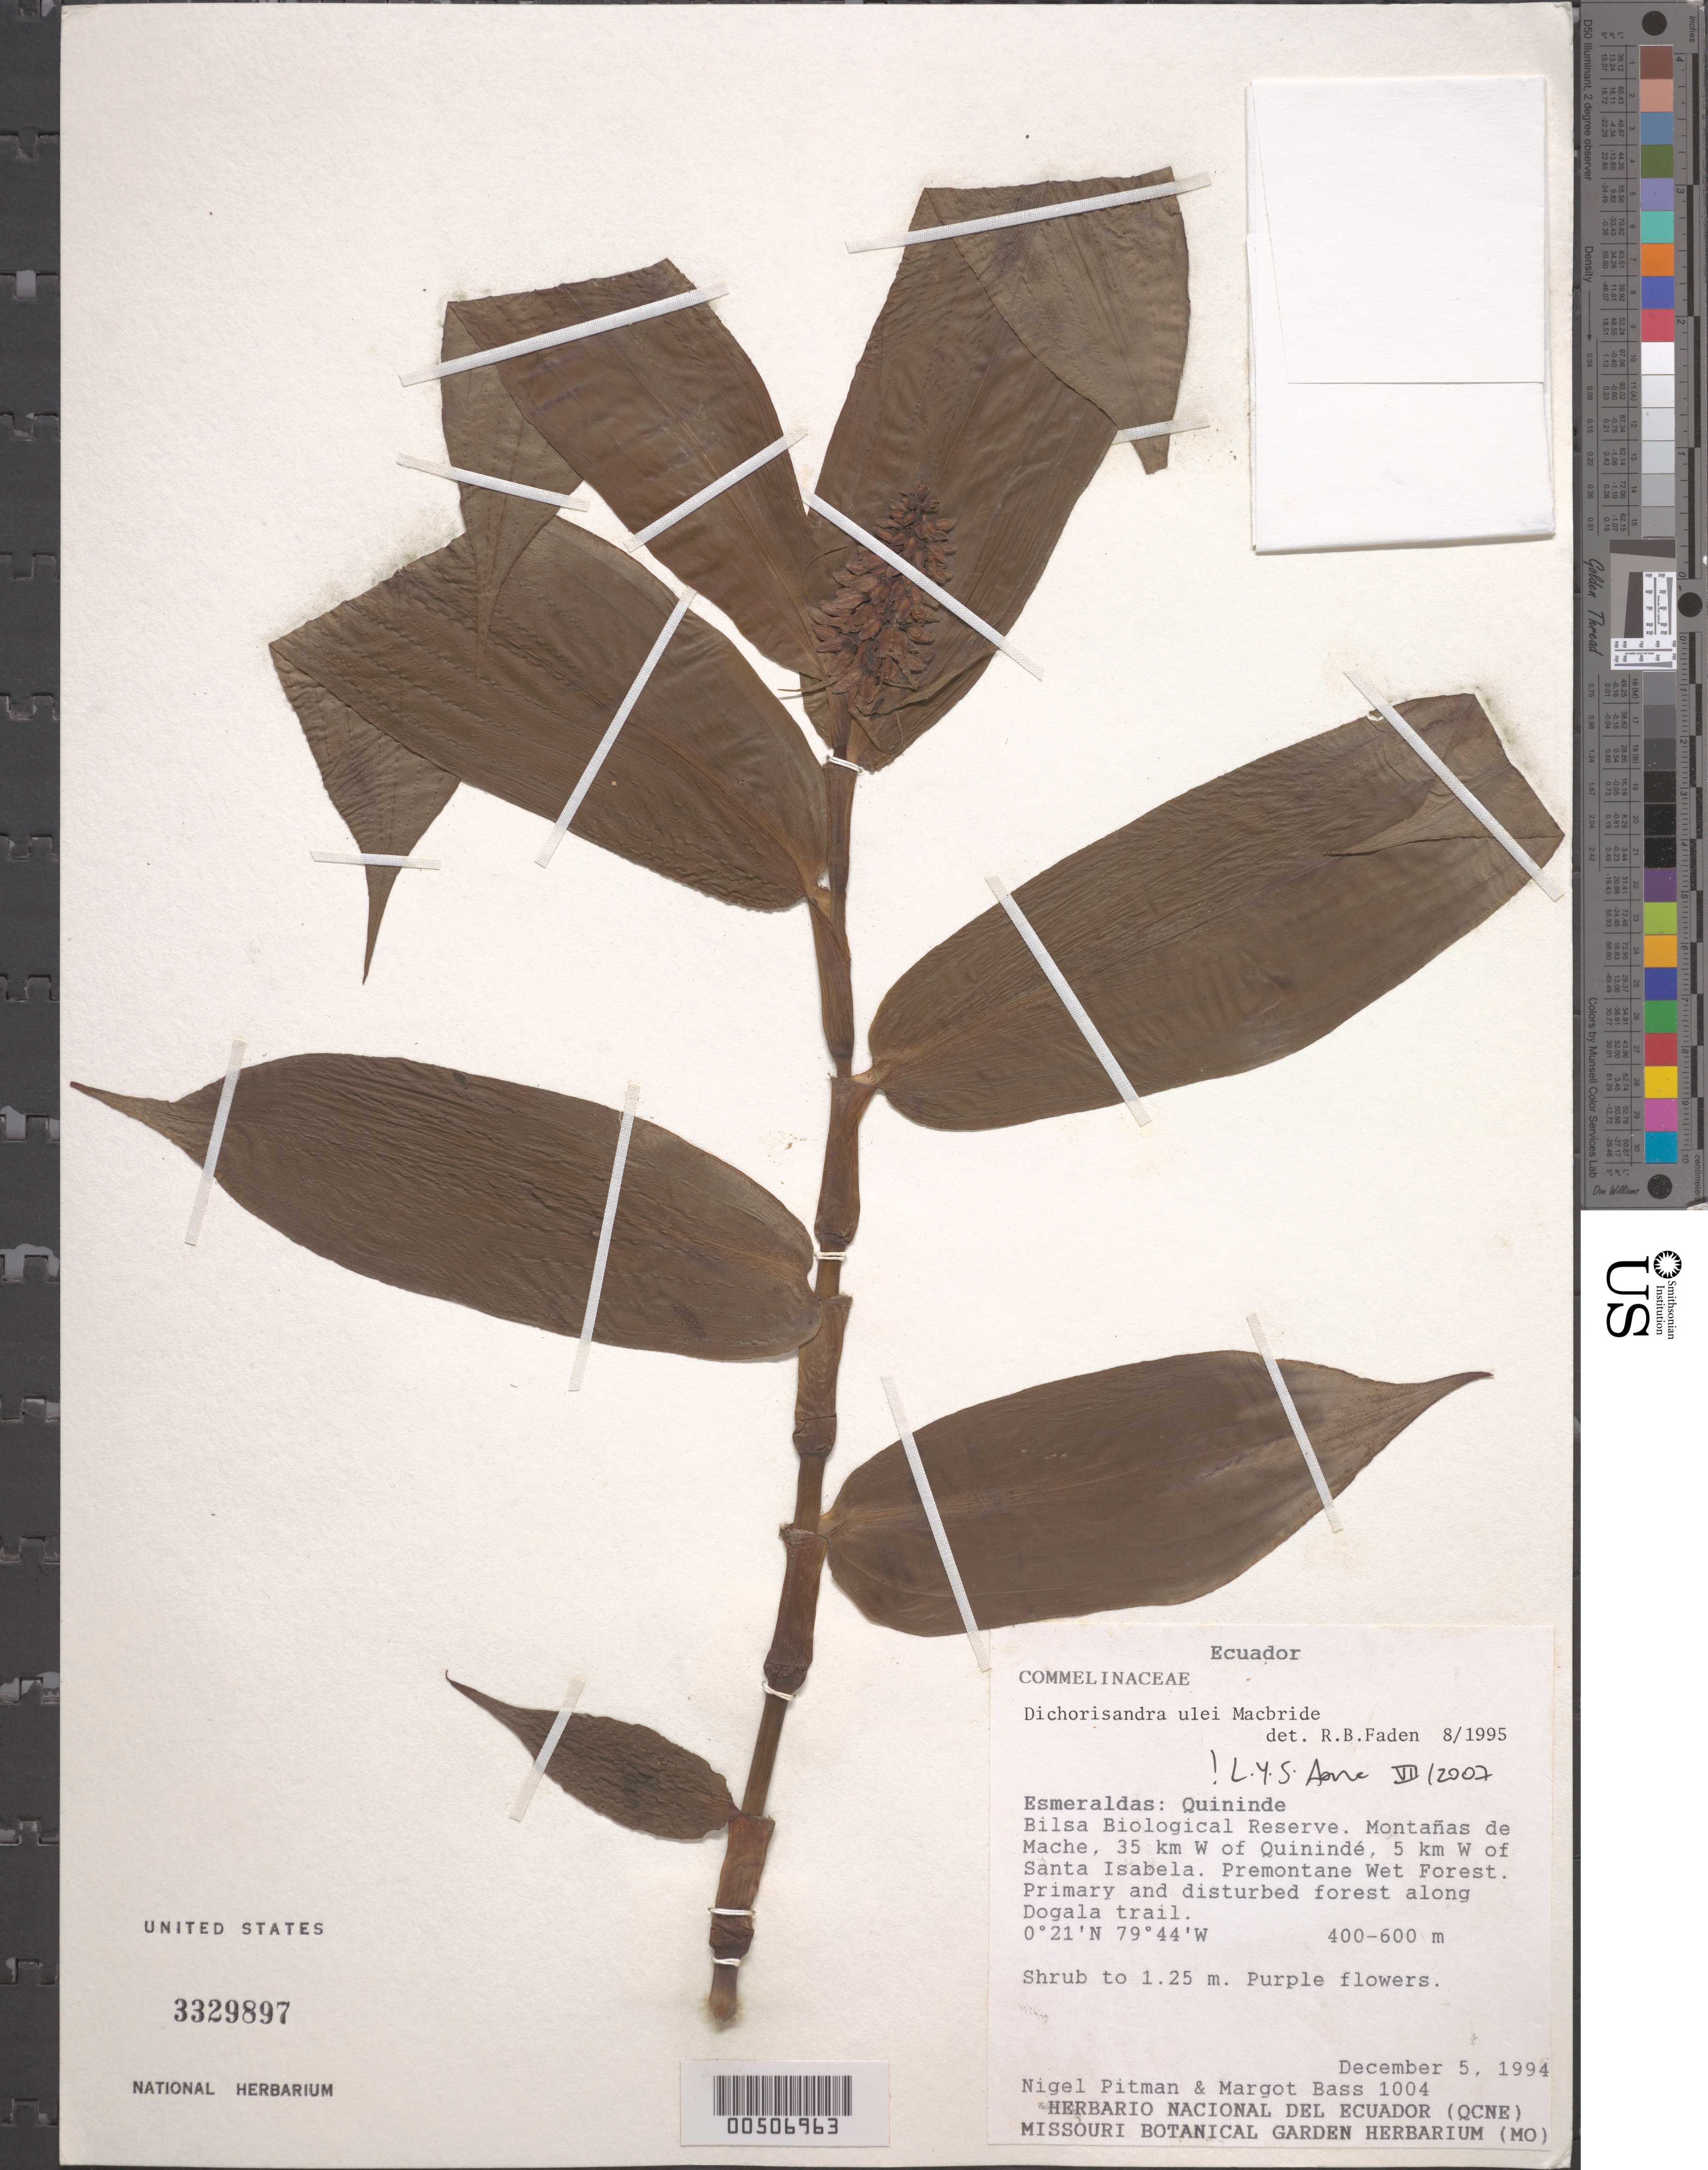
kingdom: Plantae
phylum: Tracheophyta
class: Liliopsida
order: Commelinales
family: Commelinaceae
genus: Dichorisandra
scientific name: Dichorisandra ulei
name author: J.F. Macbr.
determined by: Aona, L. Y. S.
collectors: N. Pitman & M. Bass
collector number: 1004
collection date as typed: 05 Dec 1994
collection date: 1994-12-05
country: Ecuador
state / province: Esmeraldas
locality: Quininde, Bilsa Biological Reserve, W of Santa Isabela, Dogala Trail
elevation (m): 400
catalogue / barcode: US 3329897